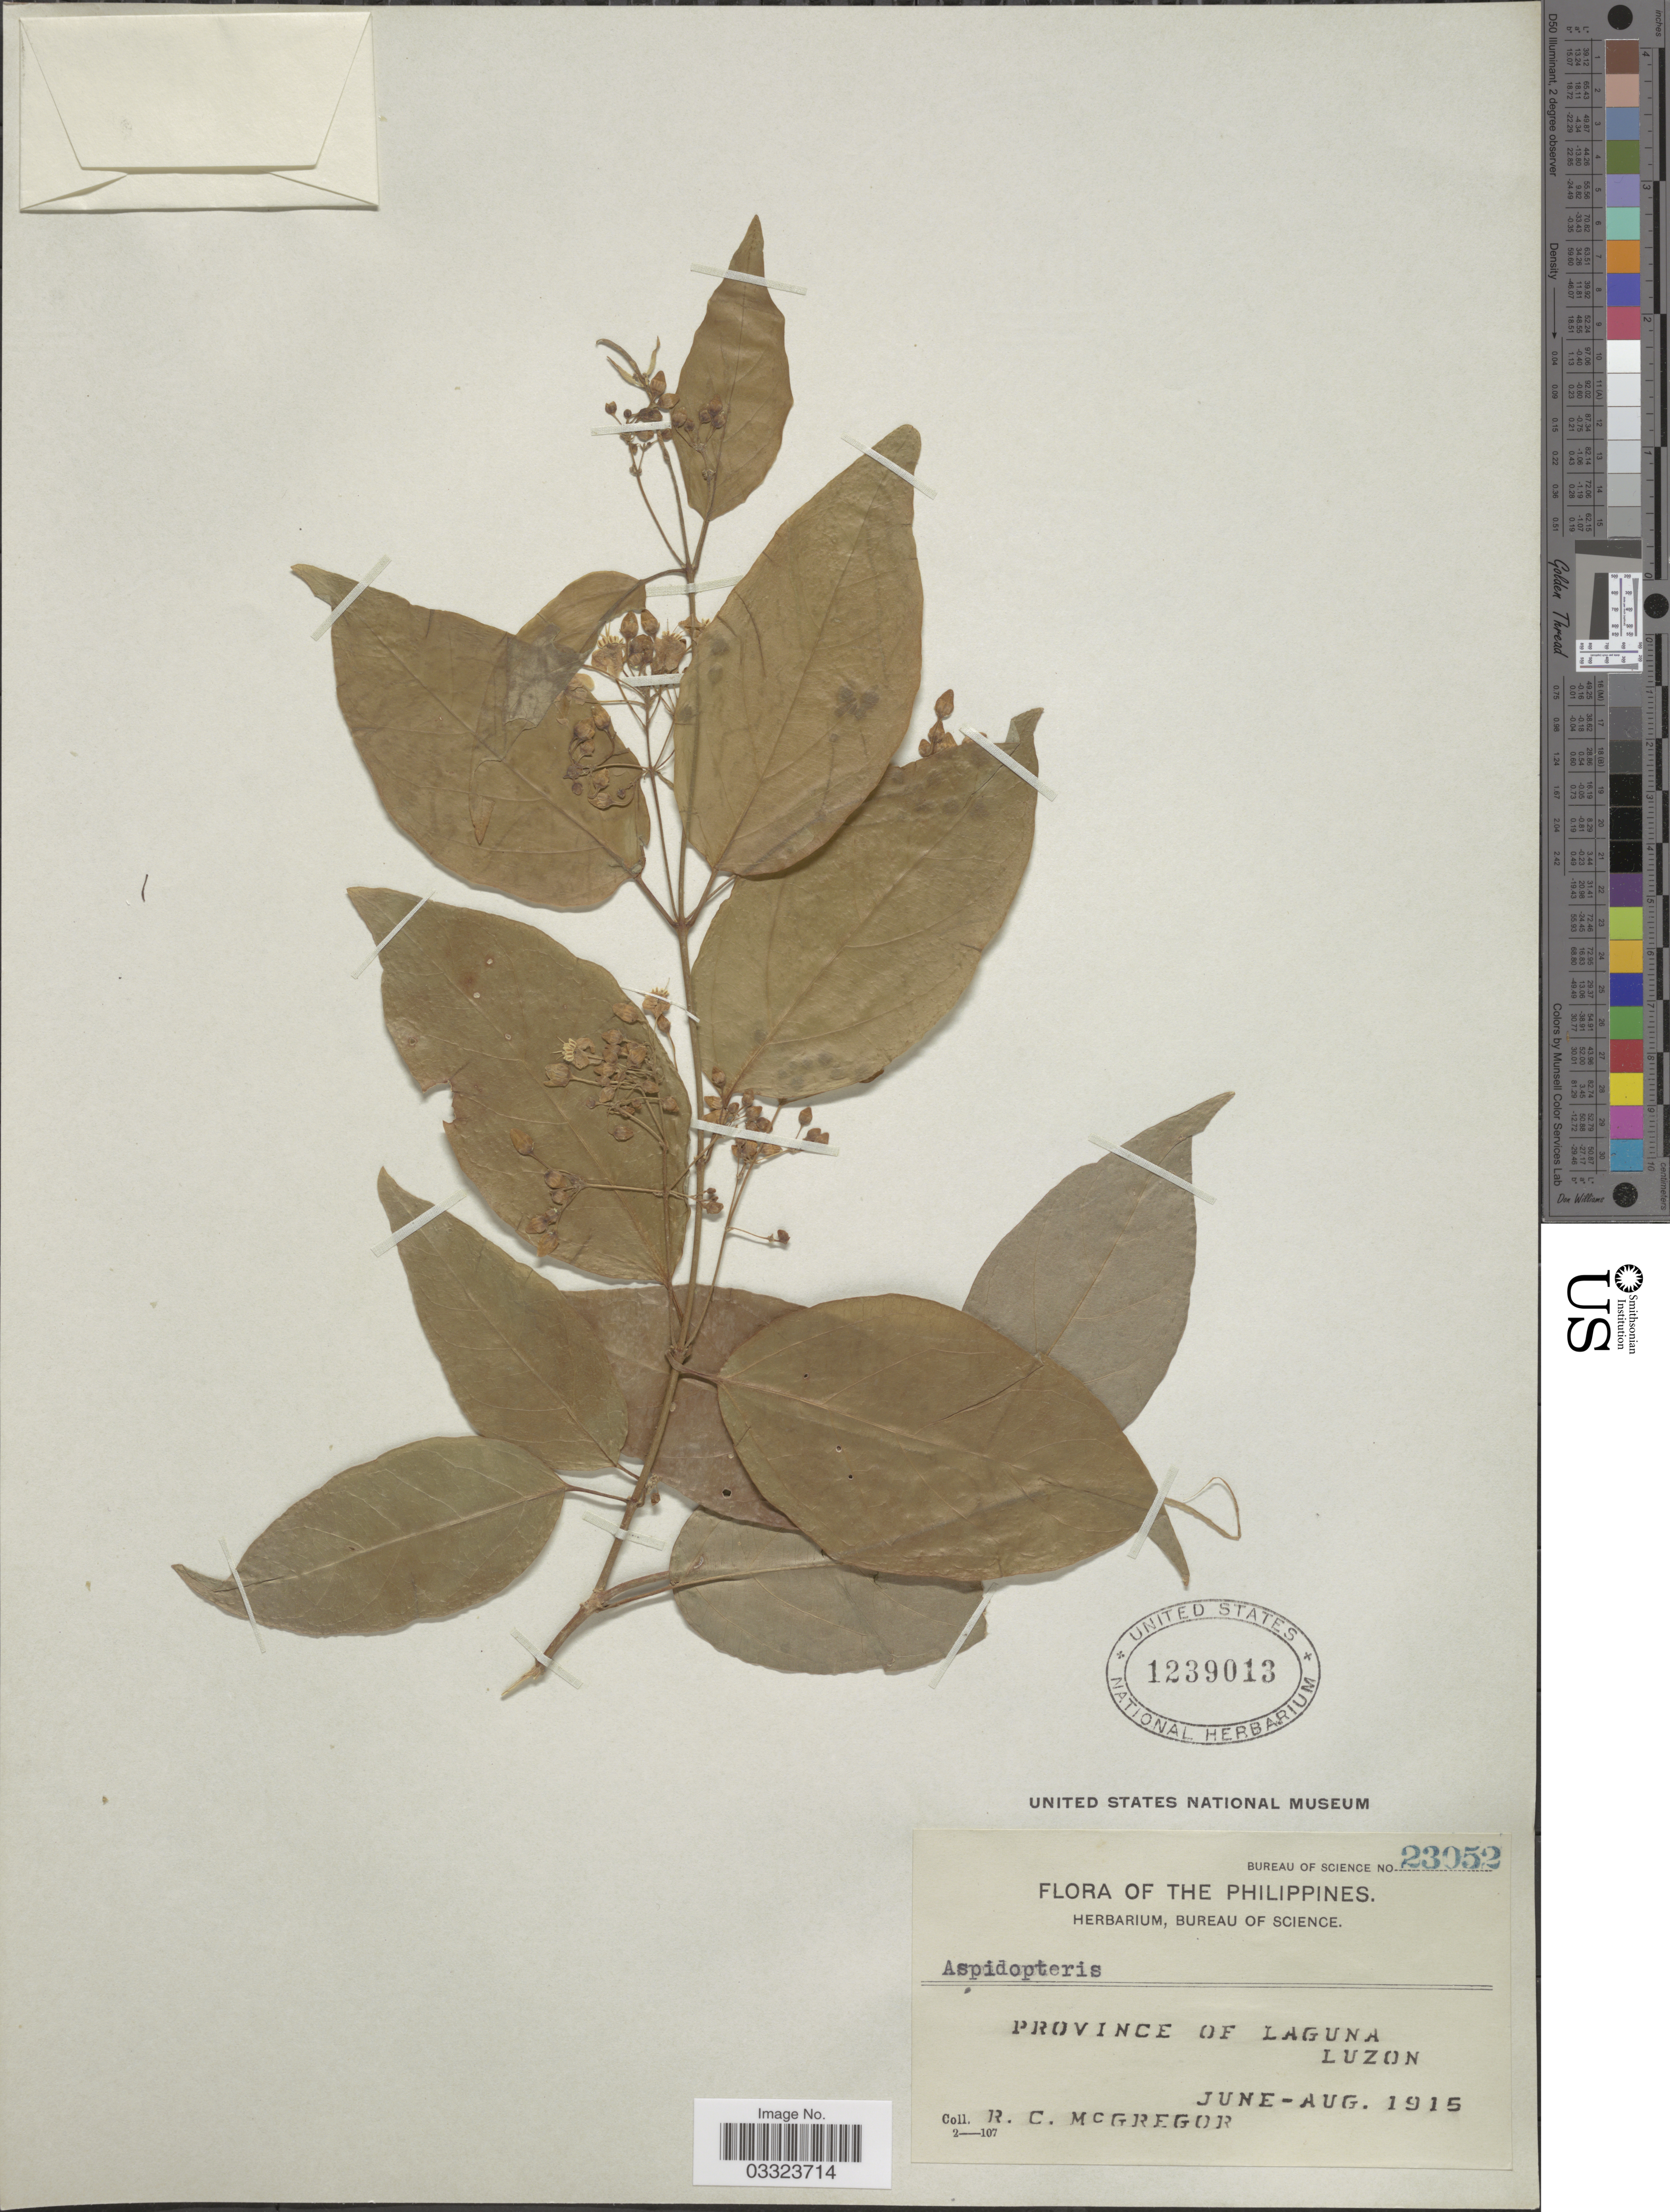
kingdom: Plantae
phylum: Tracheophyta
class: Magnoliopsida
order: Malpighiales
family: Malpighiaceae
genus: Aspidopterys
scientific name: Aspidopterys sp.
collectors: R. C. McGregor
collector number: Bureau of Science 23052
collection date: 1915-06/1915-08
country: Philippines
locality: Province of Laguna. Luzon.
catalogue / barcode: US 1239013